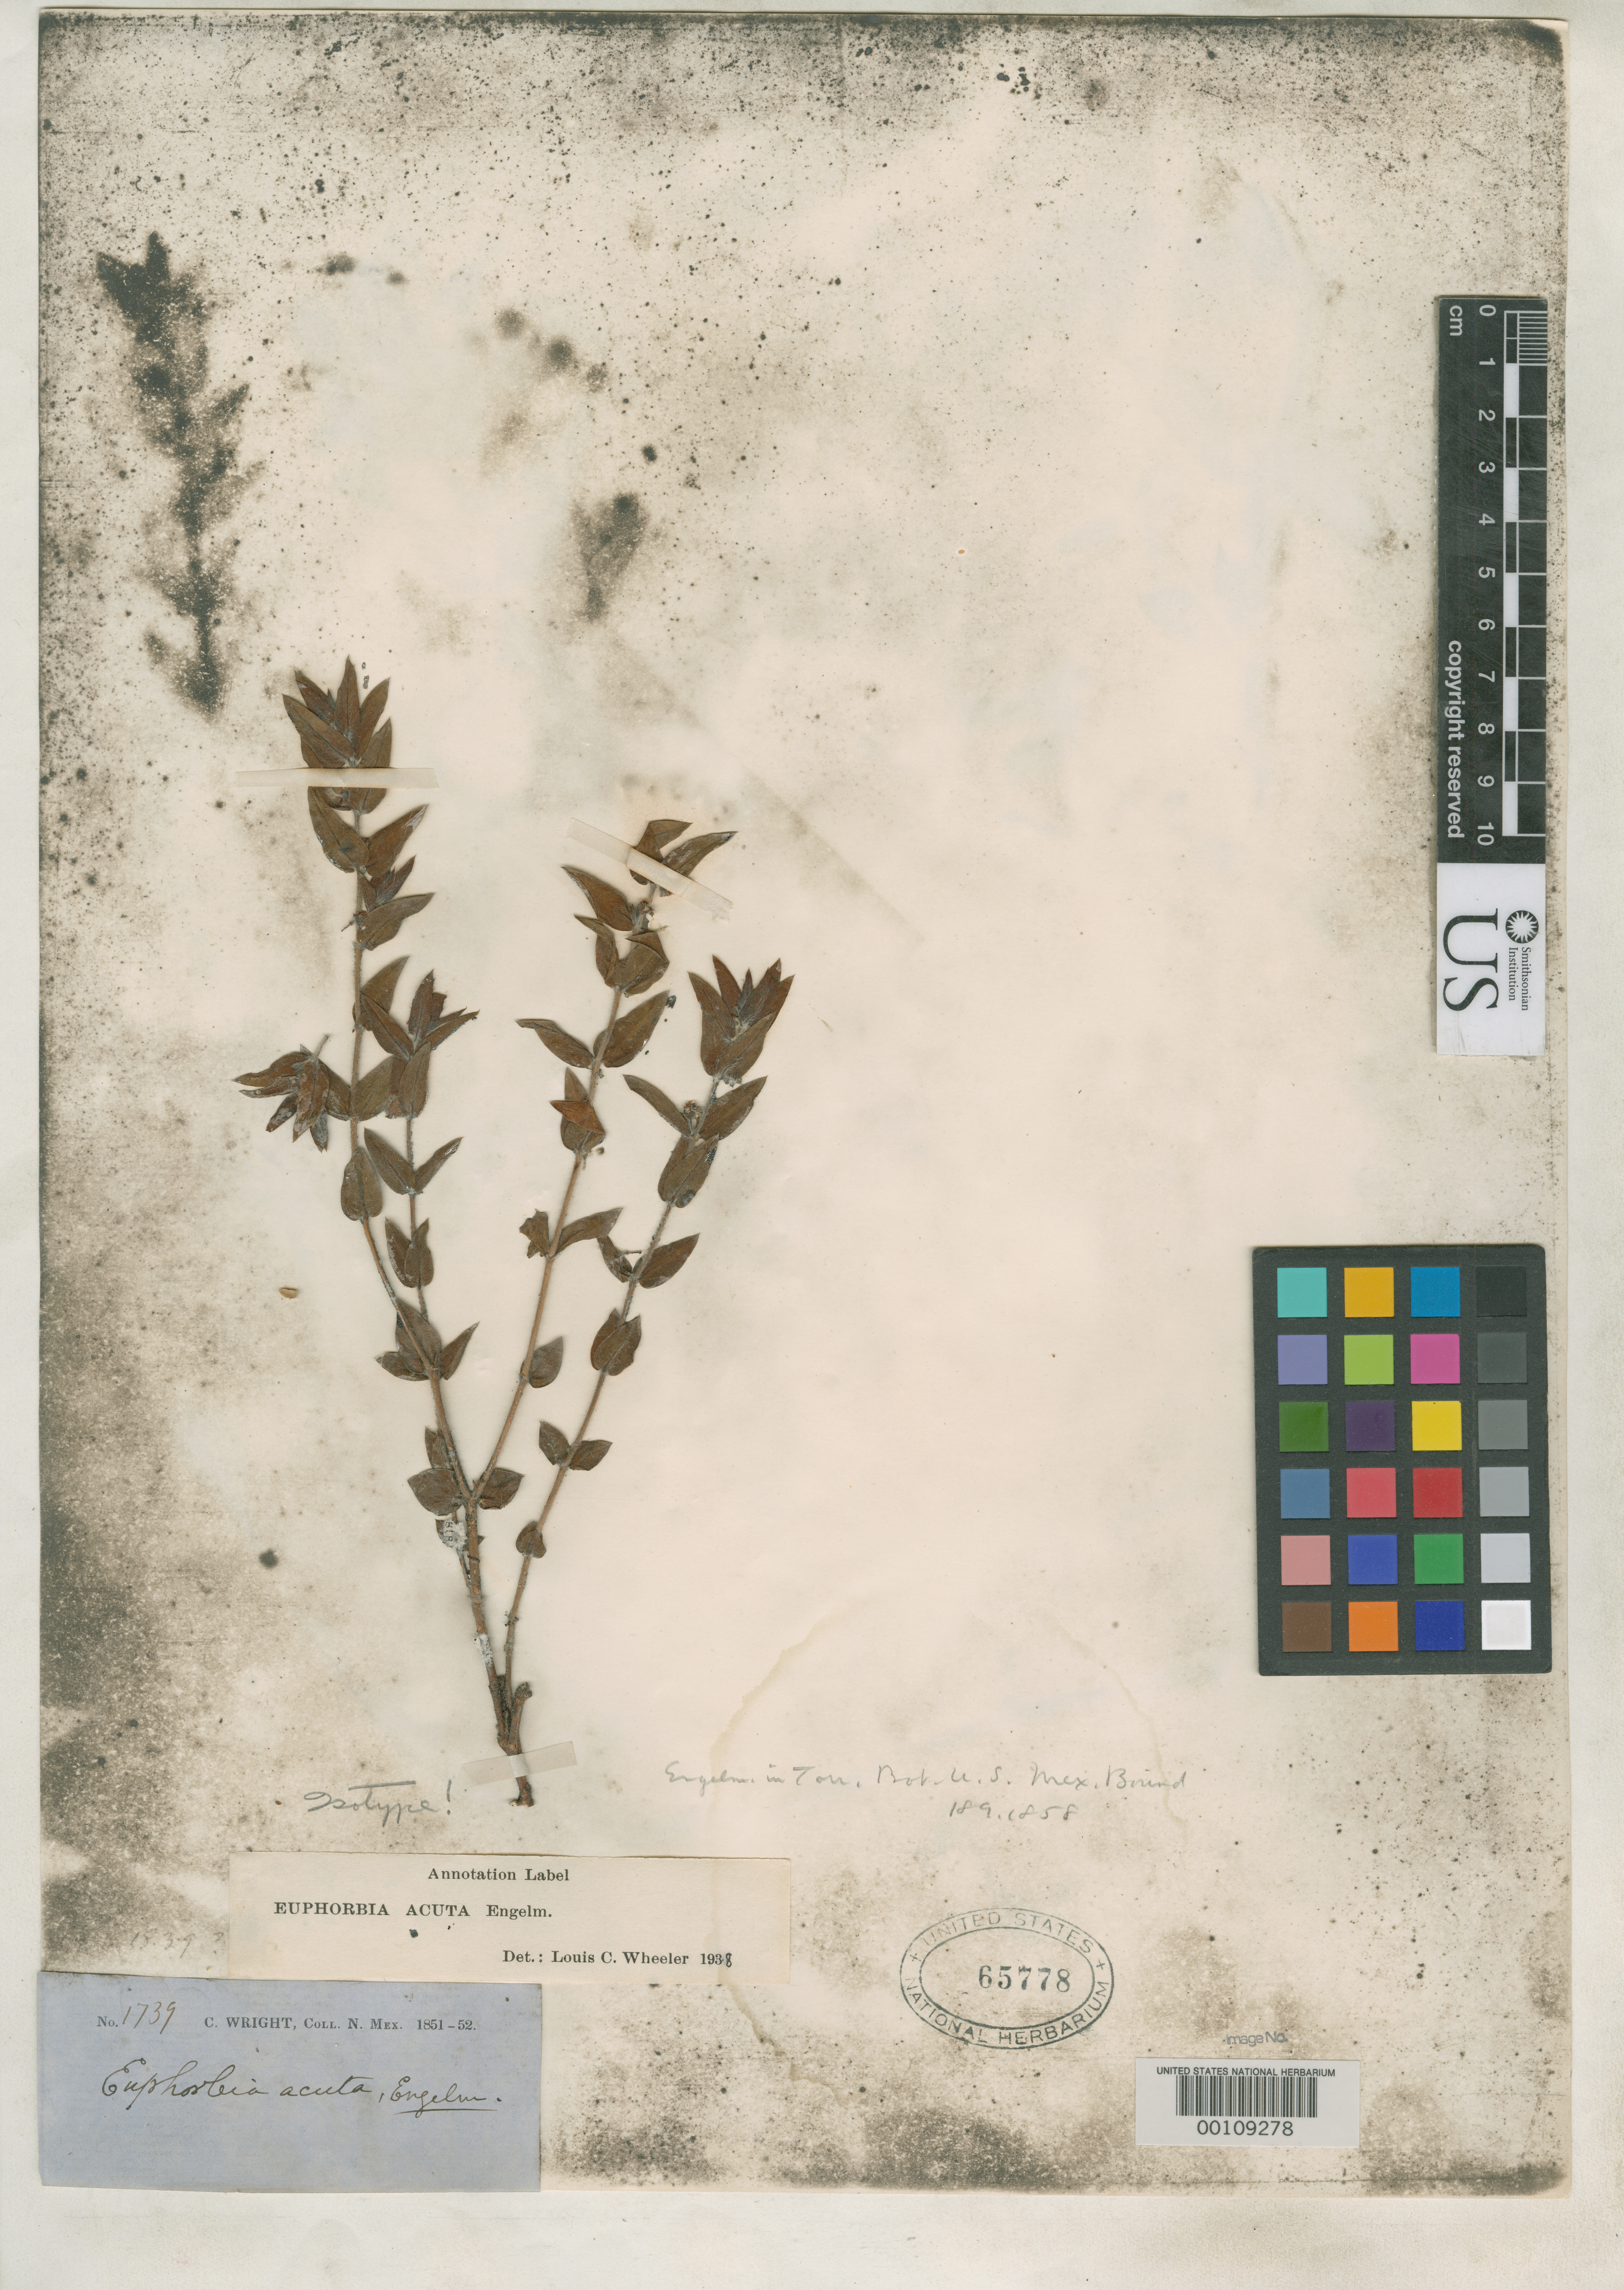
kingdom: Plantae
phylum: Tracheophyta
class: Magnoliopsida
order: Malpighiales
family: Euphorbiaceae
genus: Euphorbia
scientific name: Euphorbia acuta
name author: Engelm. in Emory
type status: Isosyntype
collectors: C. Wright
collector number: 1739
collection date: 1851/1852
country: United States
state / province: New Mexico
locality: "N. Mex." [=northern Mexico or New Mexico? either way possibly referring to present-day Arizona or Texas]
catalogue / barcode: US 65778